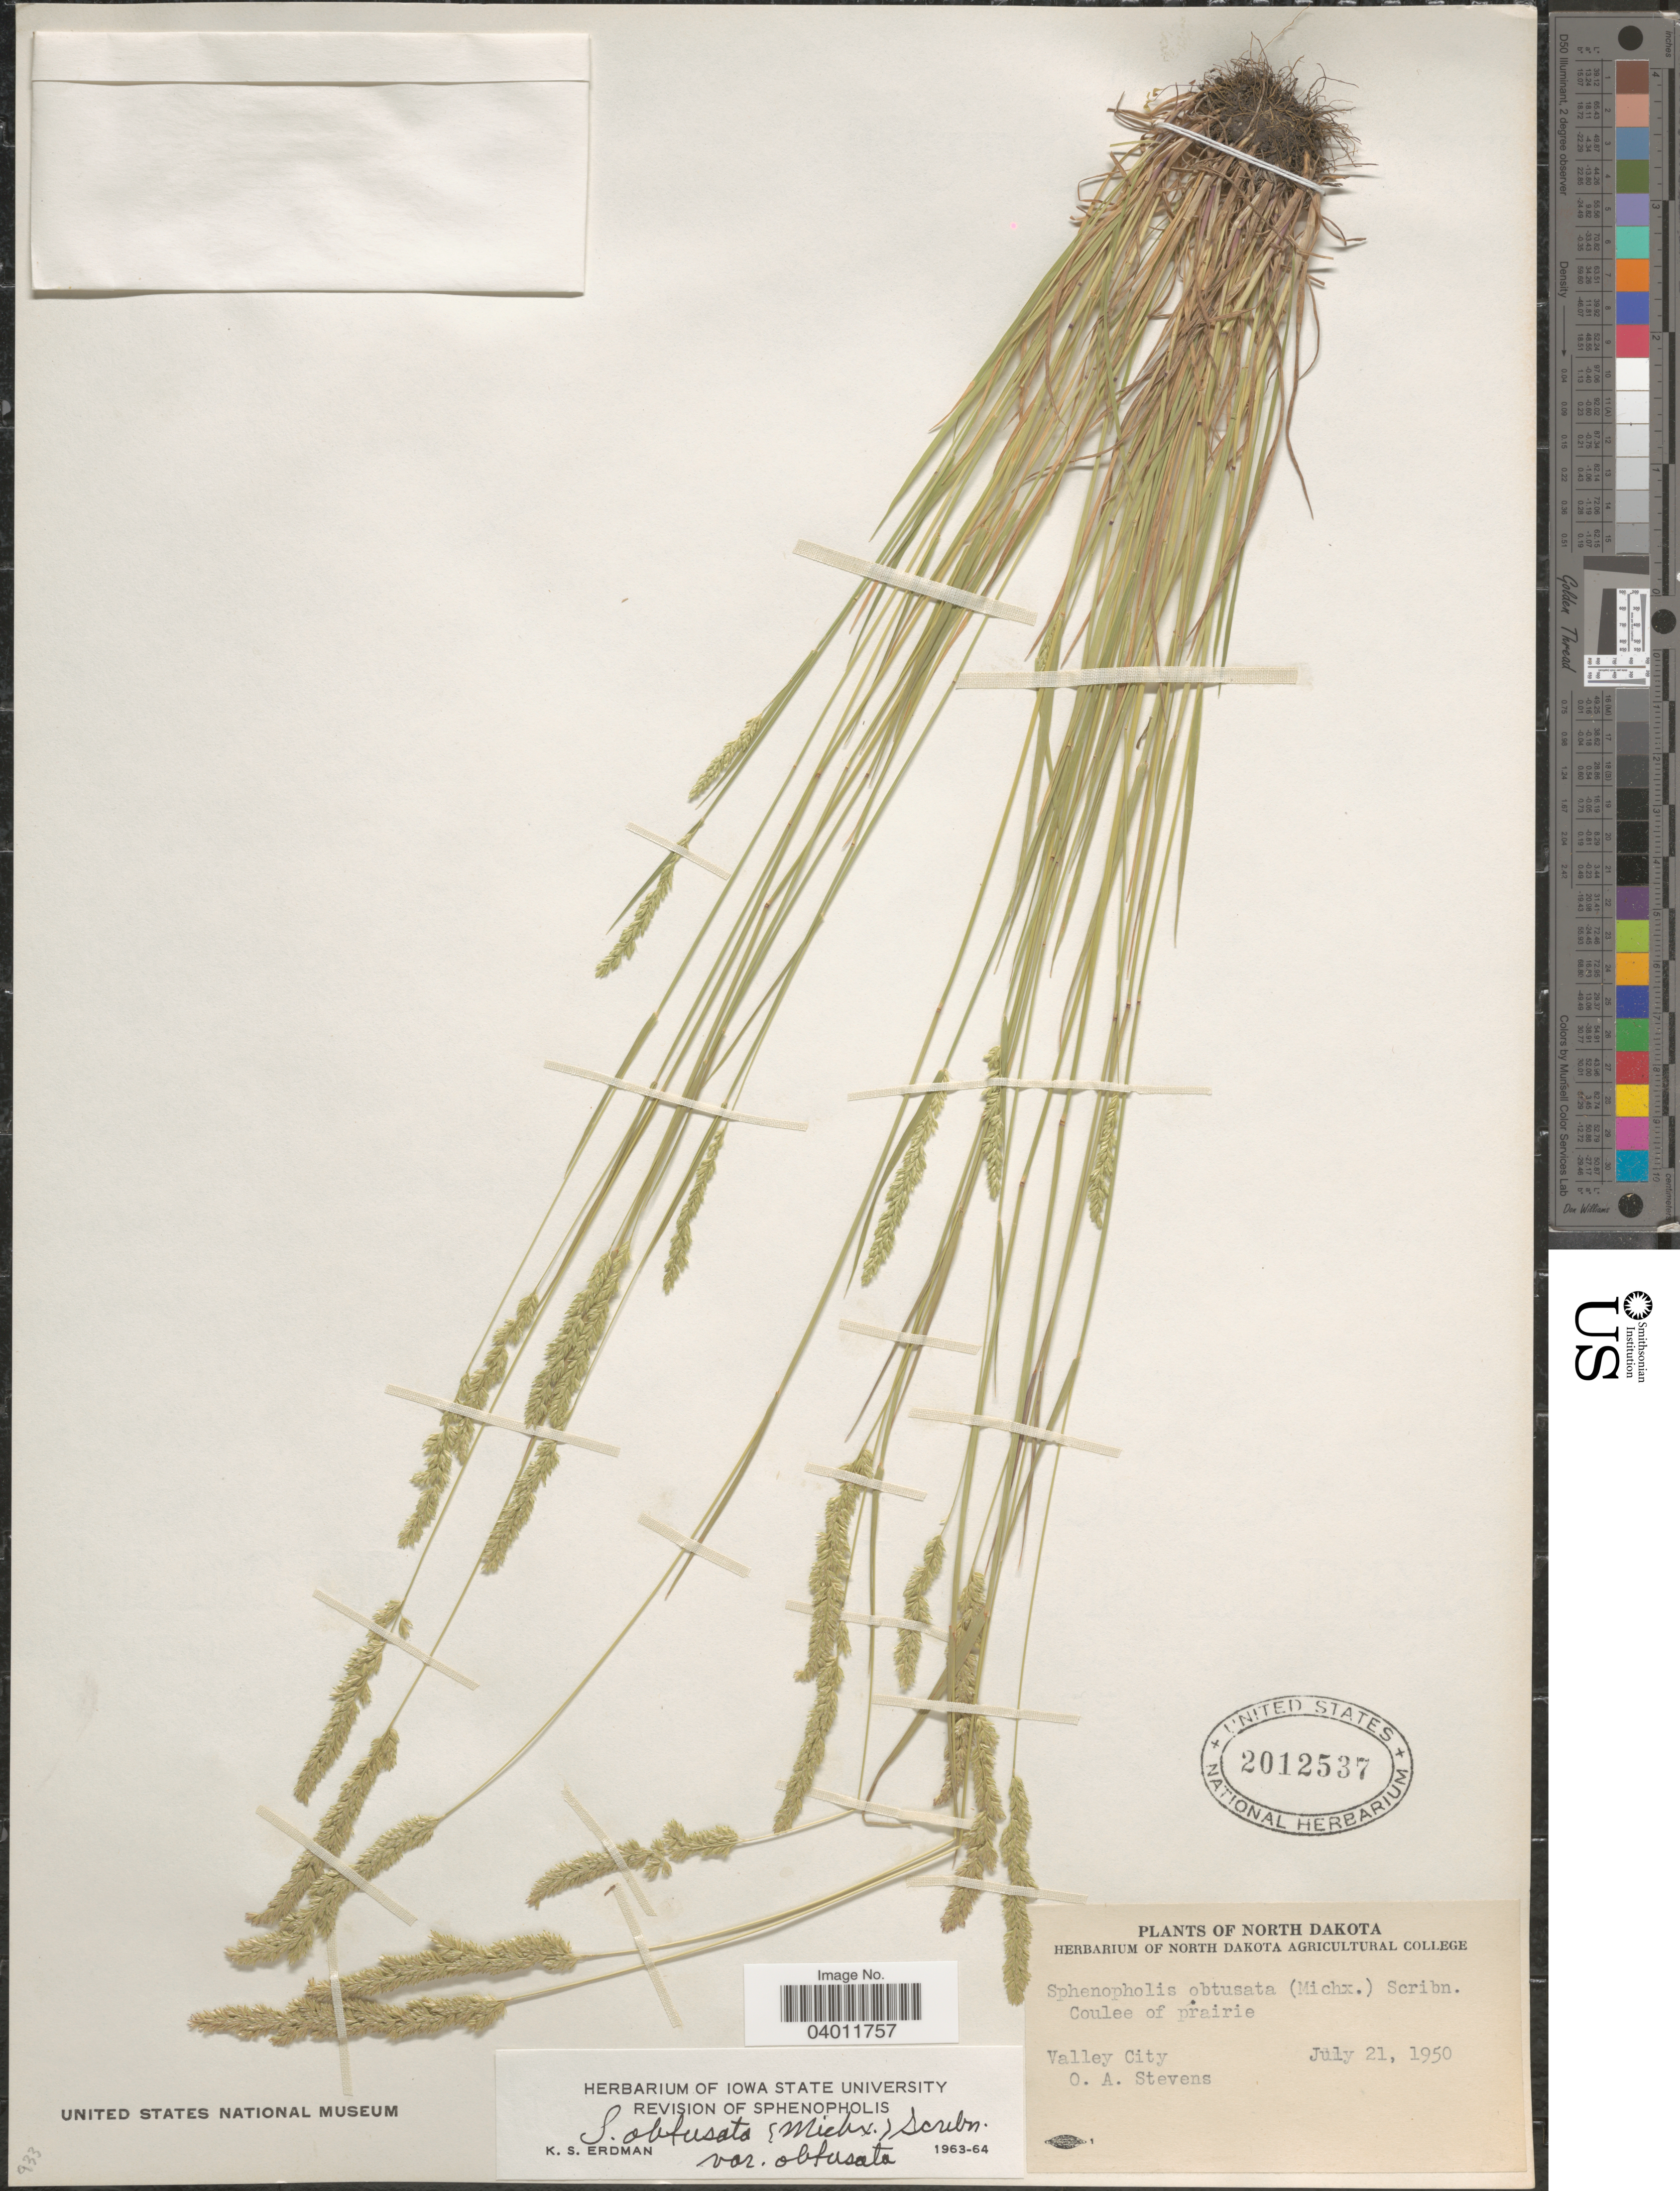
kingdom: Plantae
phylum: Tracheophyta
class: Liliopsida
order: Poales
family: Poaceae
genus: Sphenopholis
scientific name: Sphenopholis obtusata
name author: (Michx.) Scribn.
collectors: O. A. Stevens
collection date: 1950-07-21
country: United States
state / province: North Dakota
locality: Coulee of prairie. Valley City.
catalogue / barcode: US 2012537